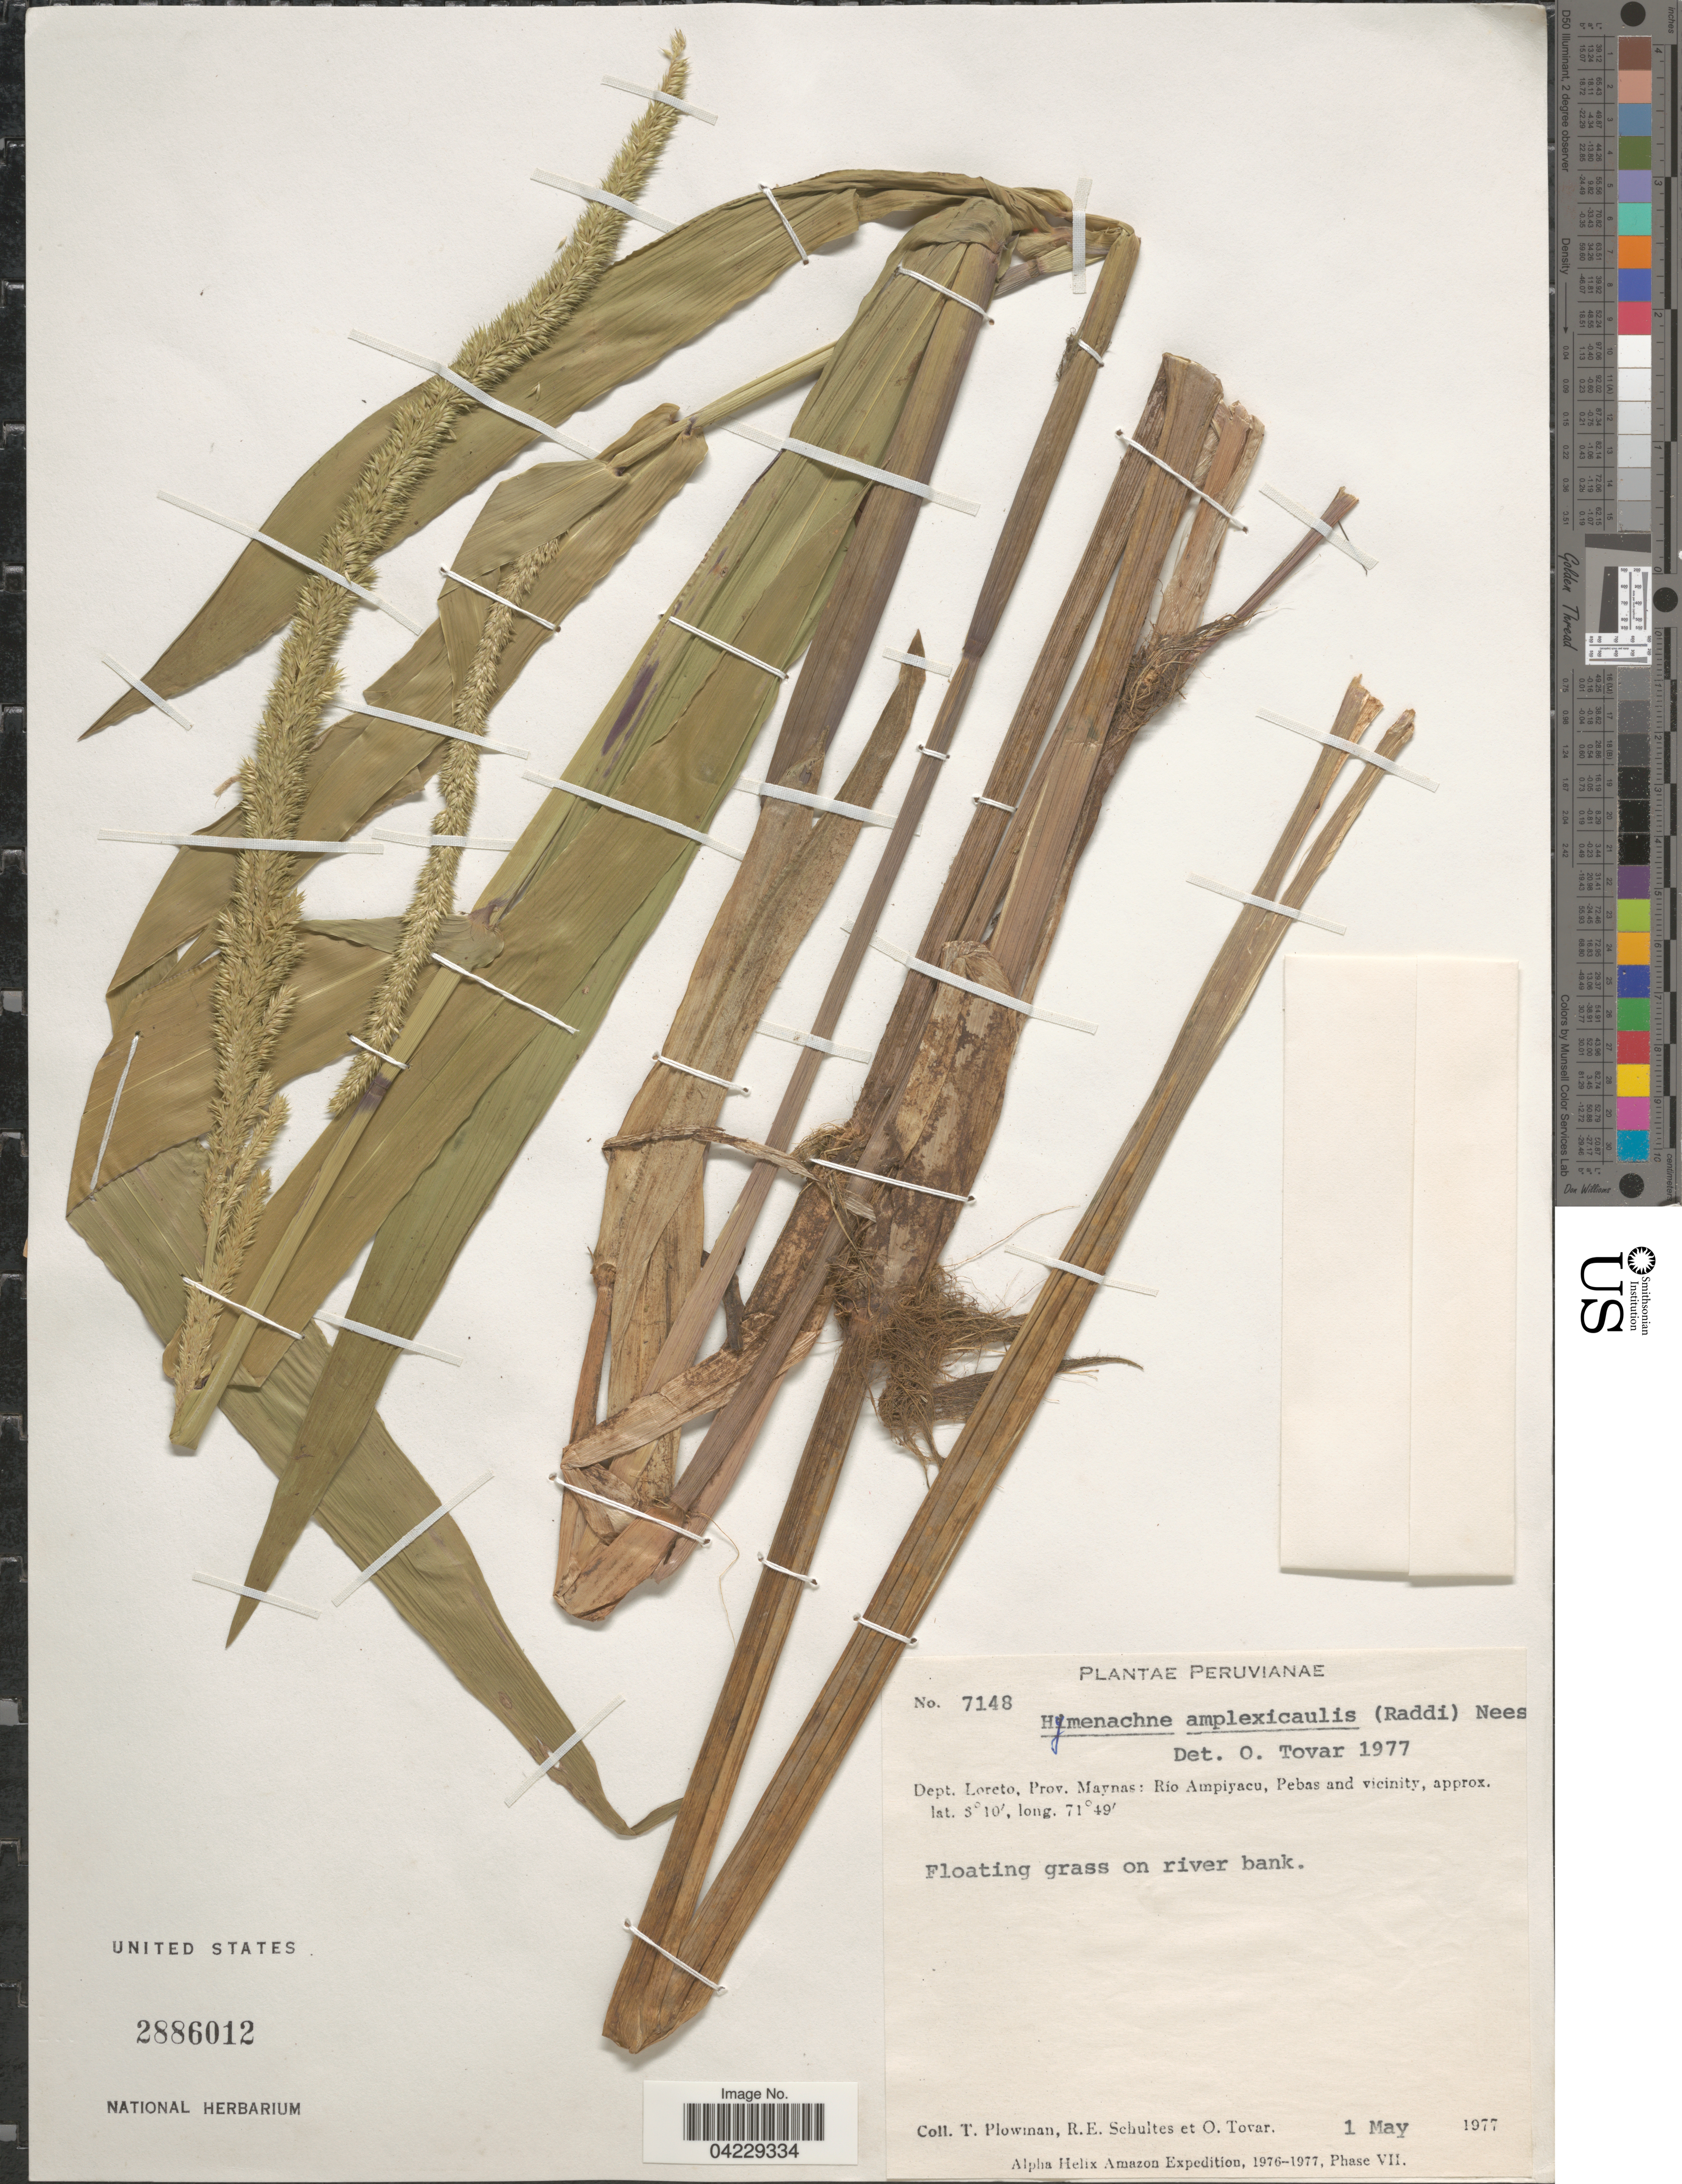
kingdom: Plantae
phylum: Tracheophyta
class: Liliopsida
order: Poales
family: Poaceae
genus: Hymenachne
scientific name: Hymenachne amplexicaulis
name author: (Rudge) Nees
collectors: T. Plowman, R. E. Schultes & Ó. Tovar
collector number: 7148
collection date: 1977-05-01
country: Peru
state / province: Loreto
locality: Peruvianae. Dept. Loreto. Prov. Maynas± Rio Ampiyacu, Pebas and vicinity. Alpha Helix Amazon Expedition, 1976-1977, Phase VII.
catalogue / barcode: US 2886012